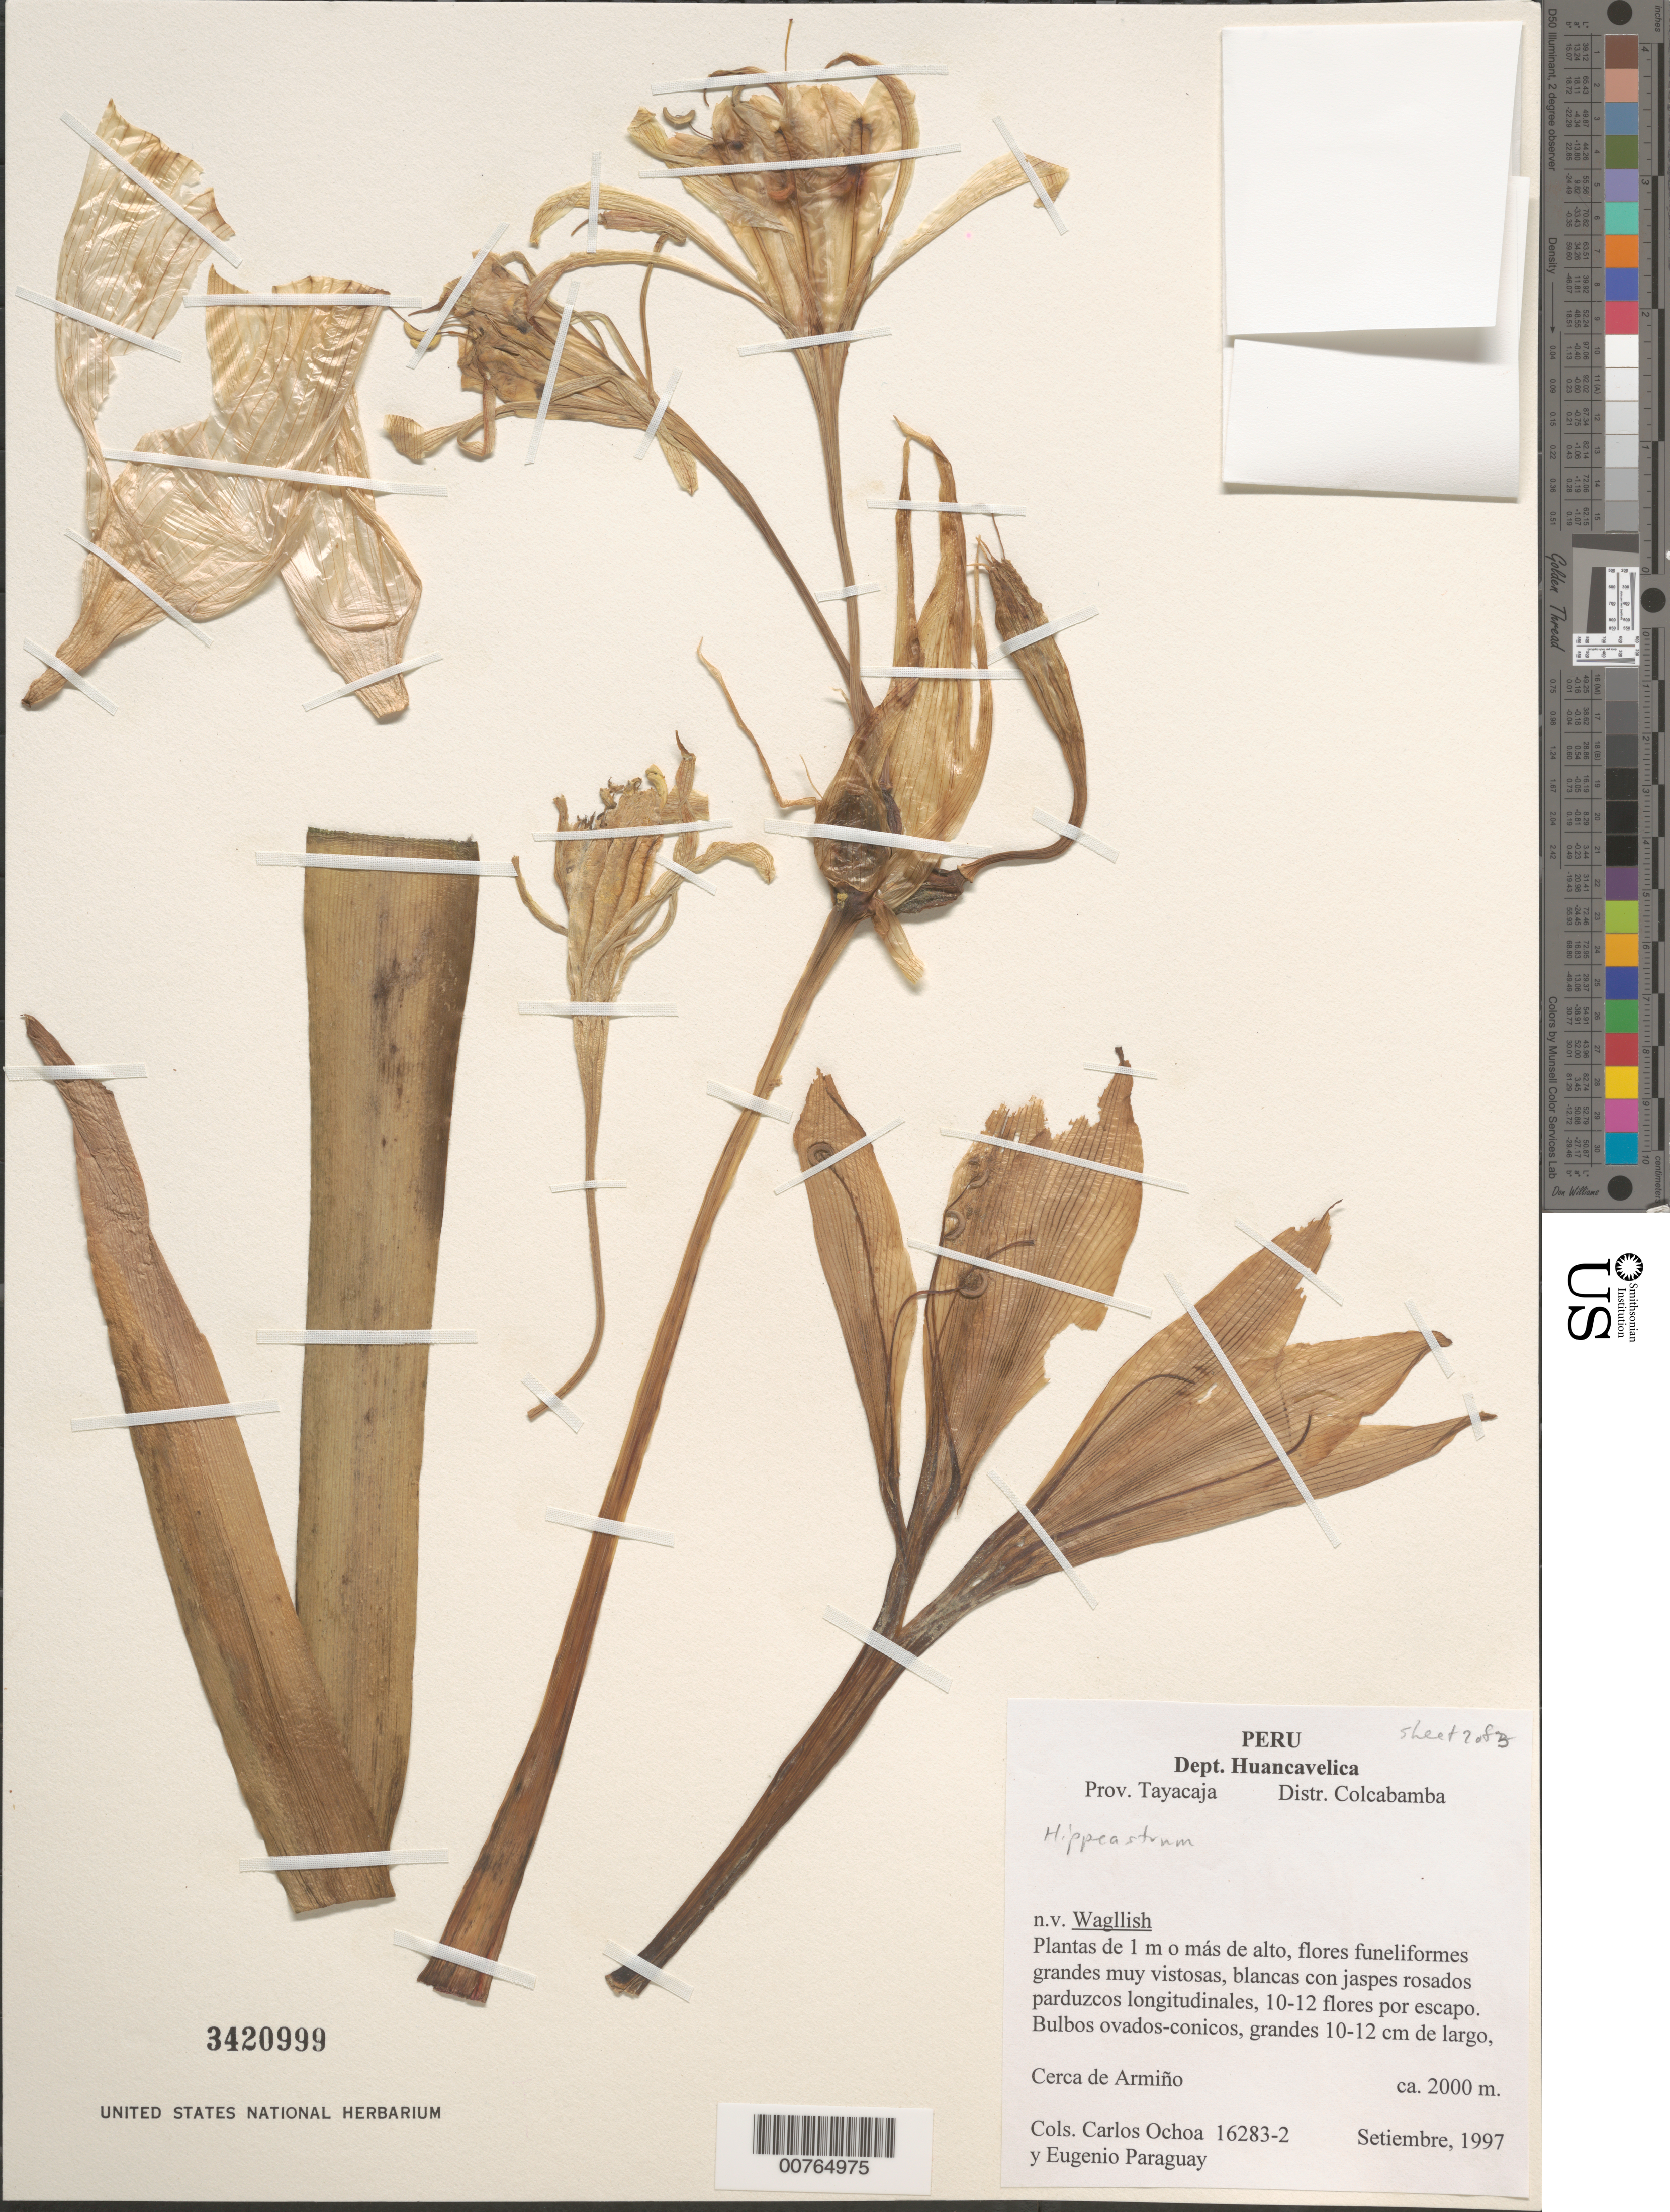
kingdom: Plantae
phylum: Tracheophyta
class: Liliopsida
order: Asparagales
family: Amaryllidaceae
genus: Hippeastrum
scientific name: Hippeastrum sp.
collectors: C. M. Ochoa & E. Paraguay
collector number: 16283-2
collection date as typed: Sep 1997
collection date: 1997-09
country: Peru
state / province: Huancavelica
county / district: Tayacaja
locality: Cerca de Armino. Colcabamba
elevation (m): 2000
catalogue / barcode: US 3420999